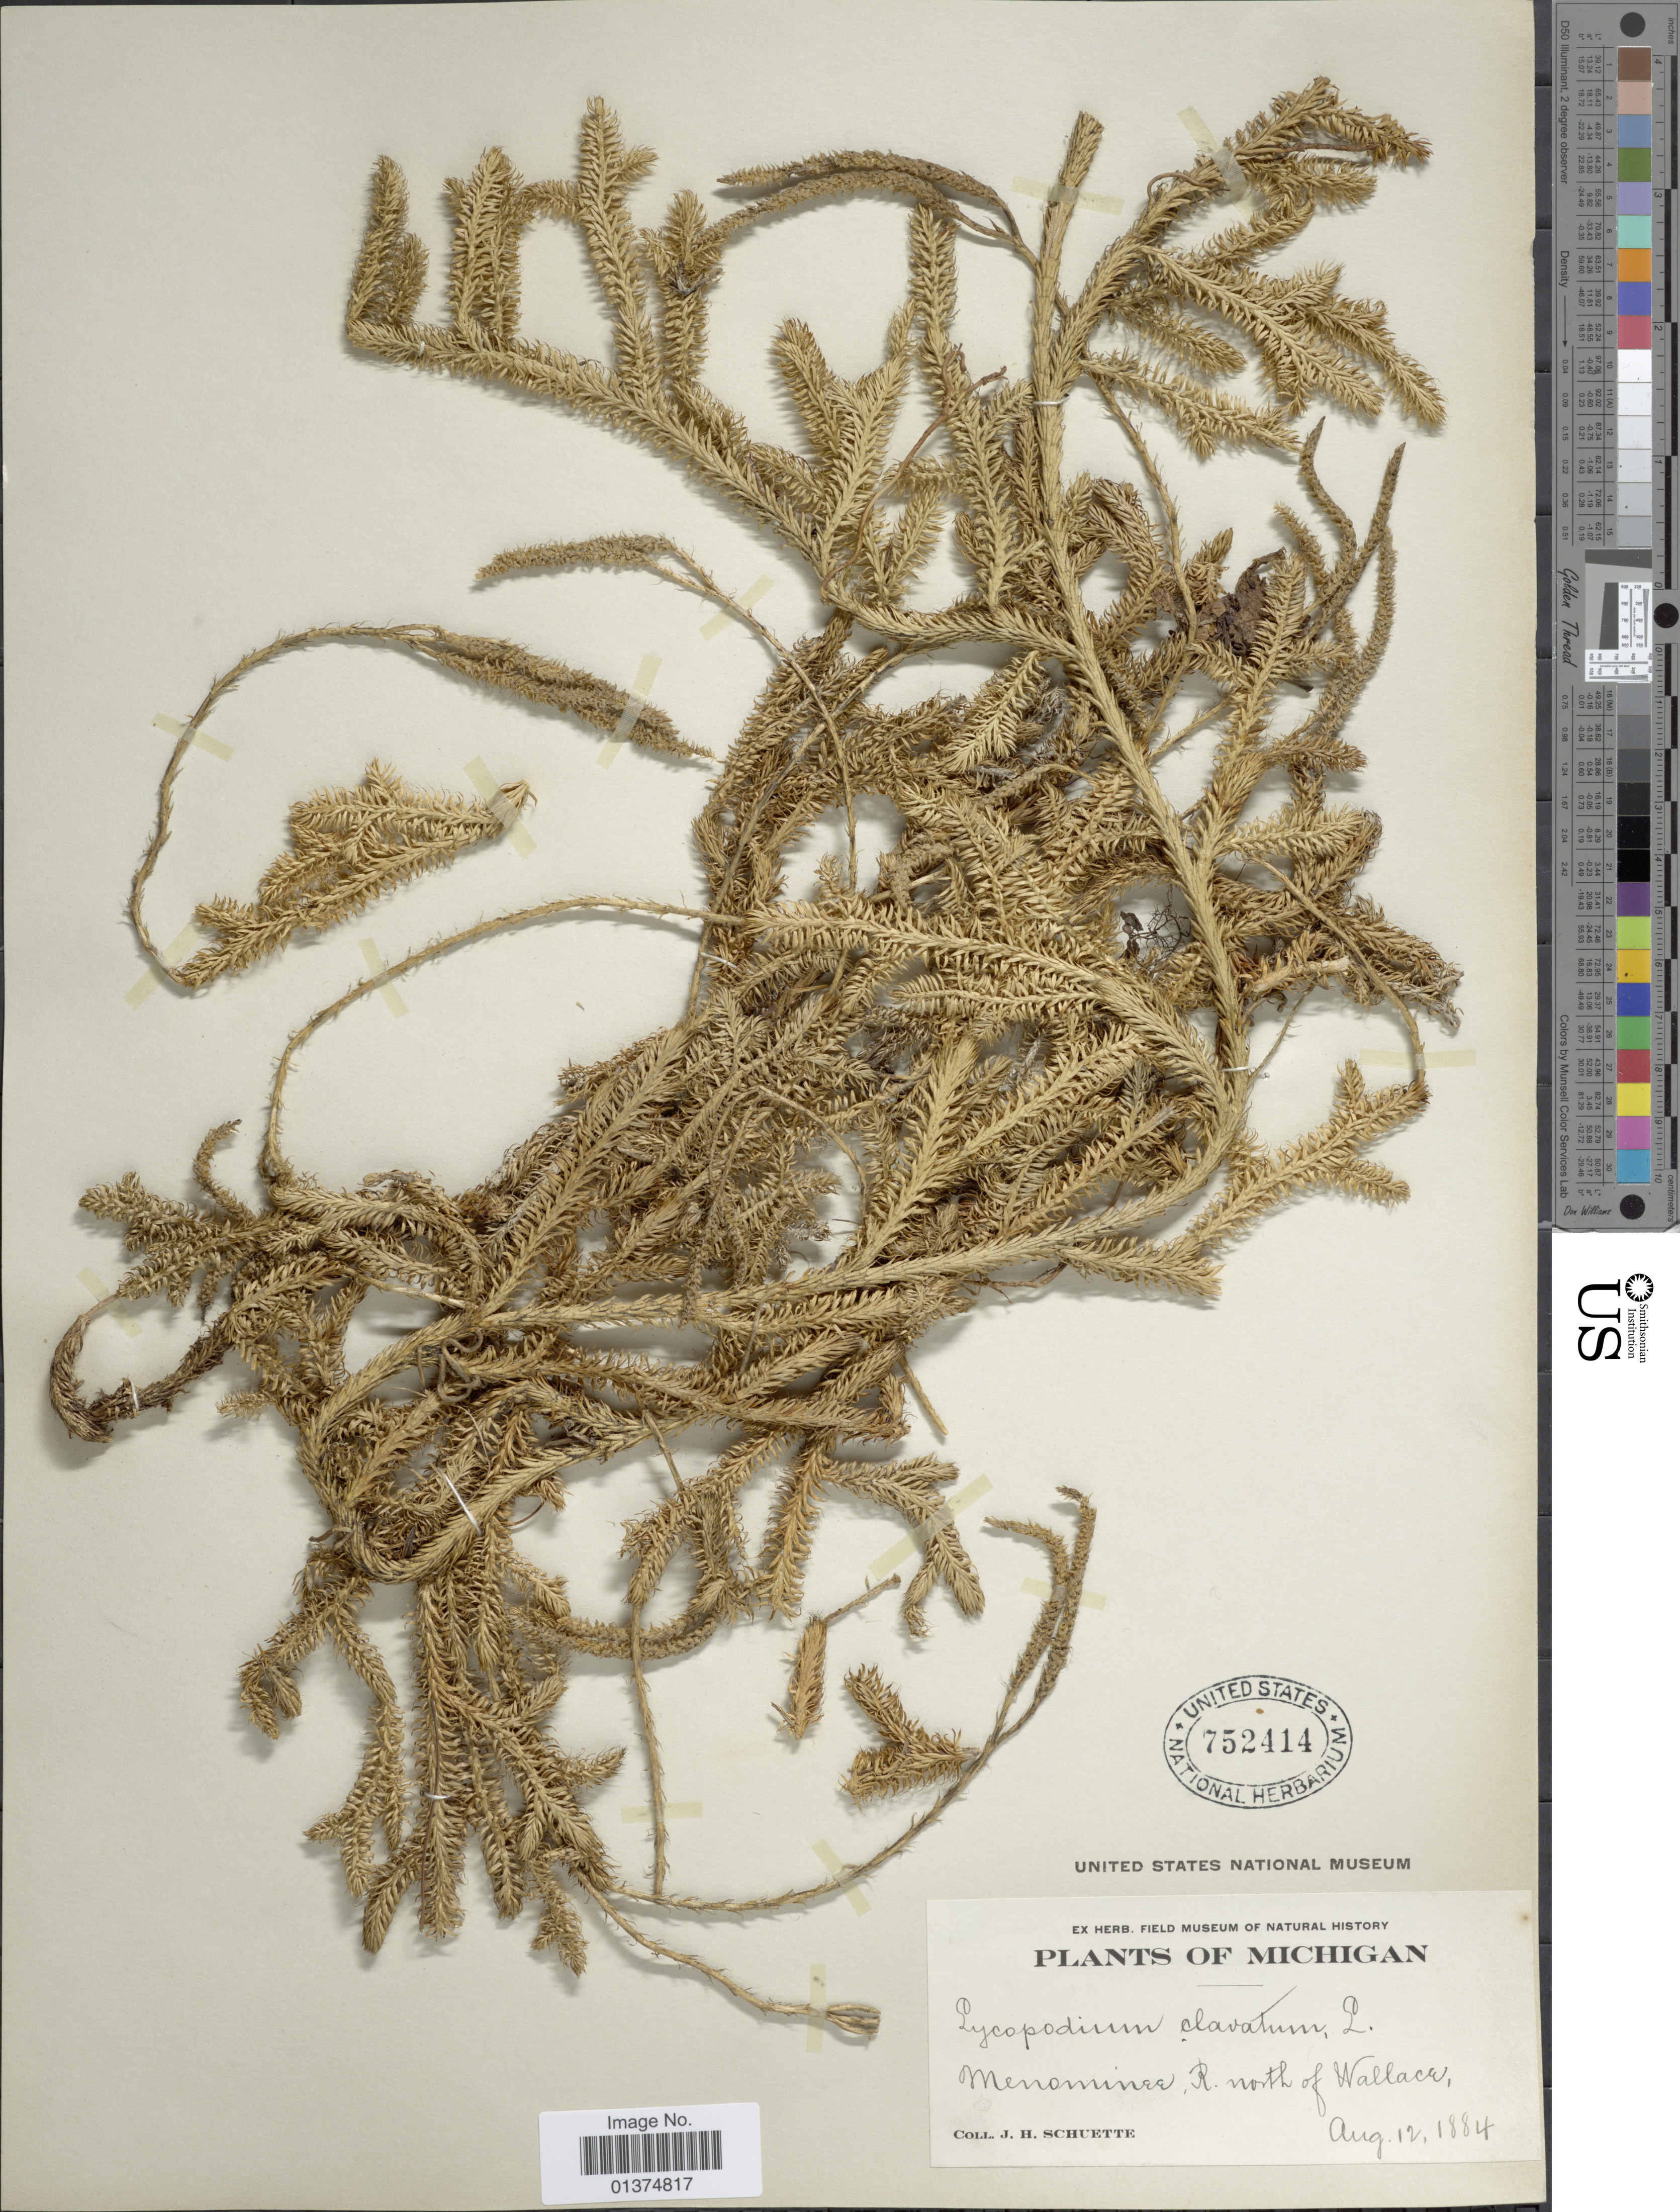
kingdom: Plantae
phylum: Tracheophyta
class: Lycopodiopsida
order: Lycopodiales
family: Lycopodiaceae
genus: Lycopodium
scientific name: Lycopodium clavatum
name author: L.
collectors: J. H. Schuette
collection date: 1884-08-12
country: United States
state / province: Michigan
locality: Menominee, R north of Wallace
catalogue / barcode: US 752414